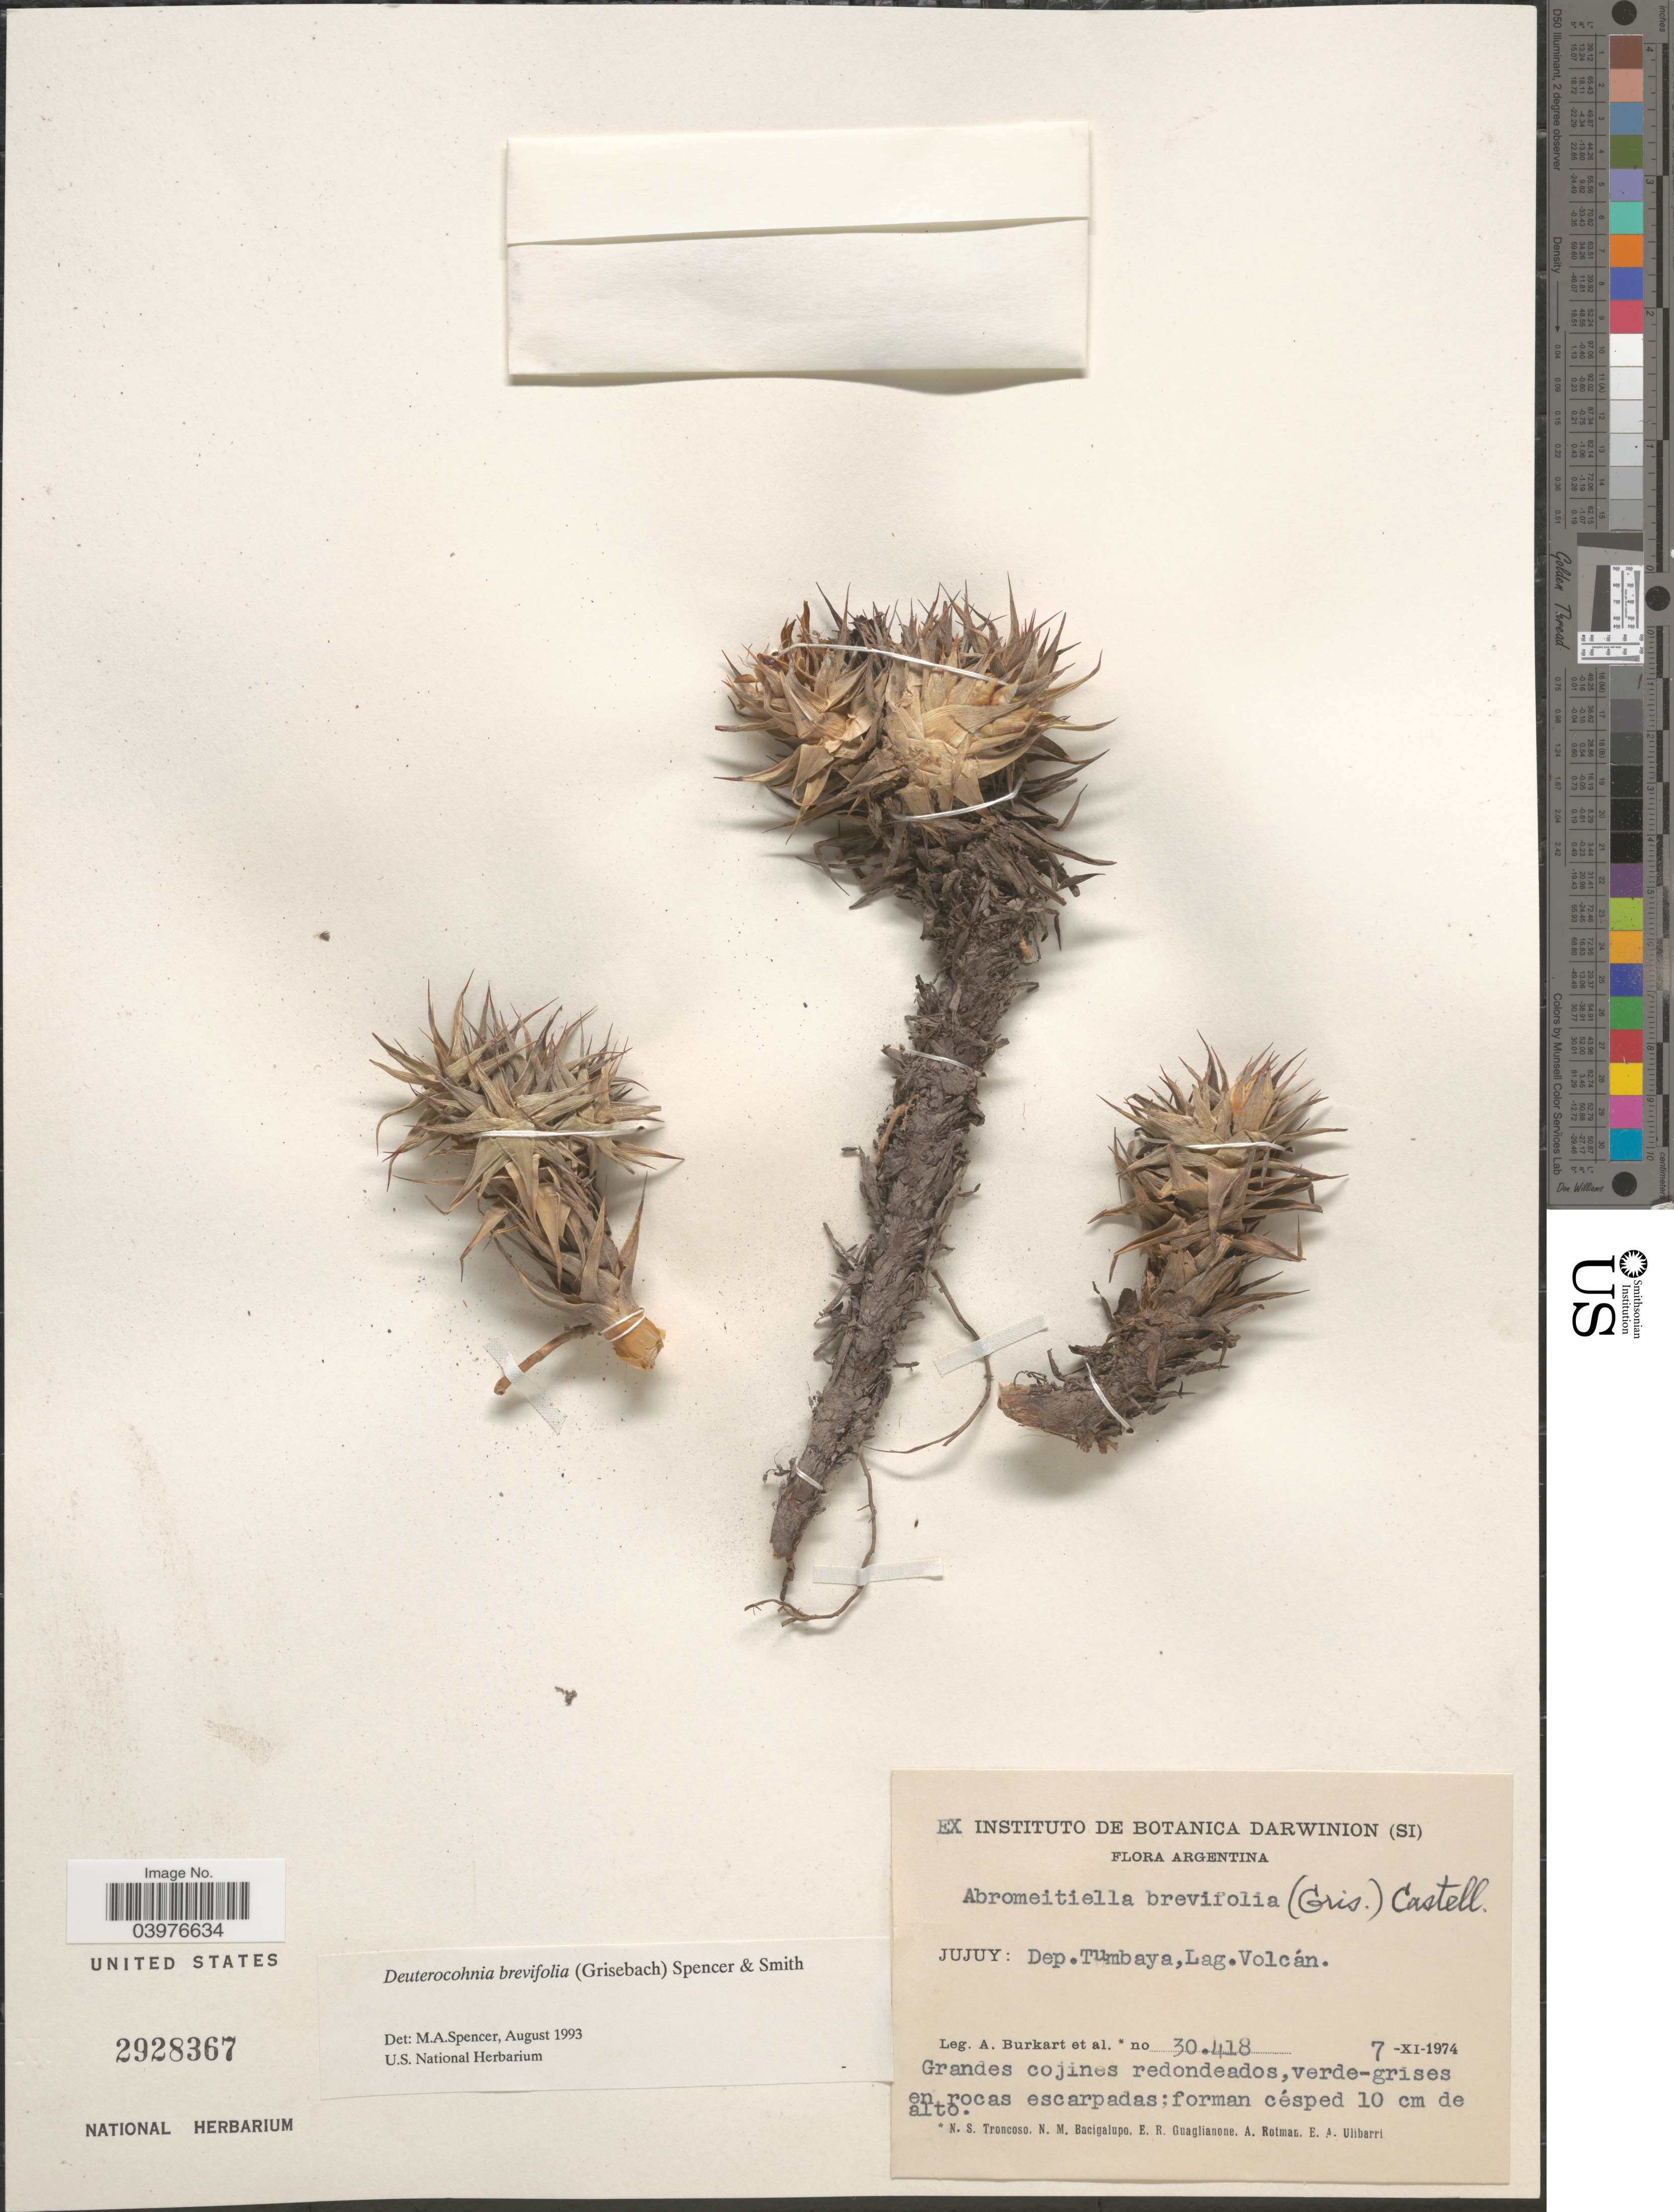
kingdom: Plantae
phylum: Tracheophyta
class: Liliopsida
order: Poales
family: Bromeliaceae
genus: Deuterocohnia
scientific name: Deuterocohnia brevifolia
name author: (Griseb.) M.A. Spencer & L.B. Sm.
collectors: A. E. Burkart, N. Troncoso, N. M. Bacigalupo, E. R. Guaglianone & et al.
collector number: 30418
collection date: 1974-11-07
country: Argentina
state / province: Jujuy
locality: Dep. Tumbuya, Lag. Volcán.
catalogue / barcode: US 2928367